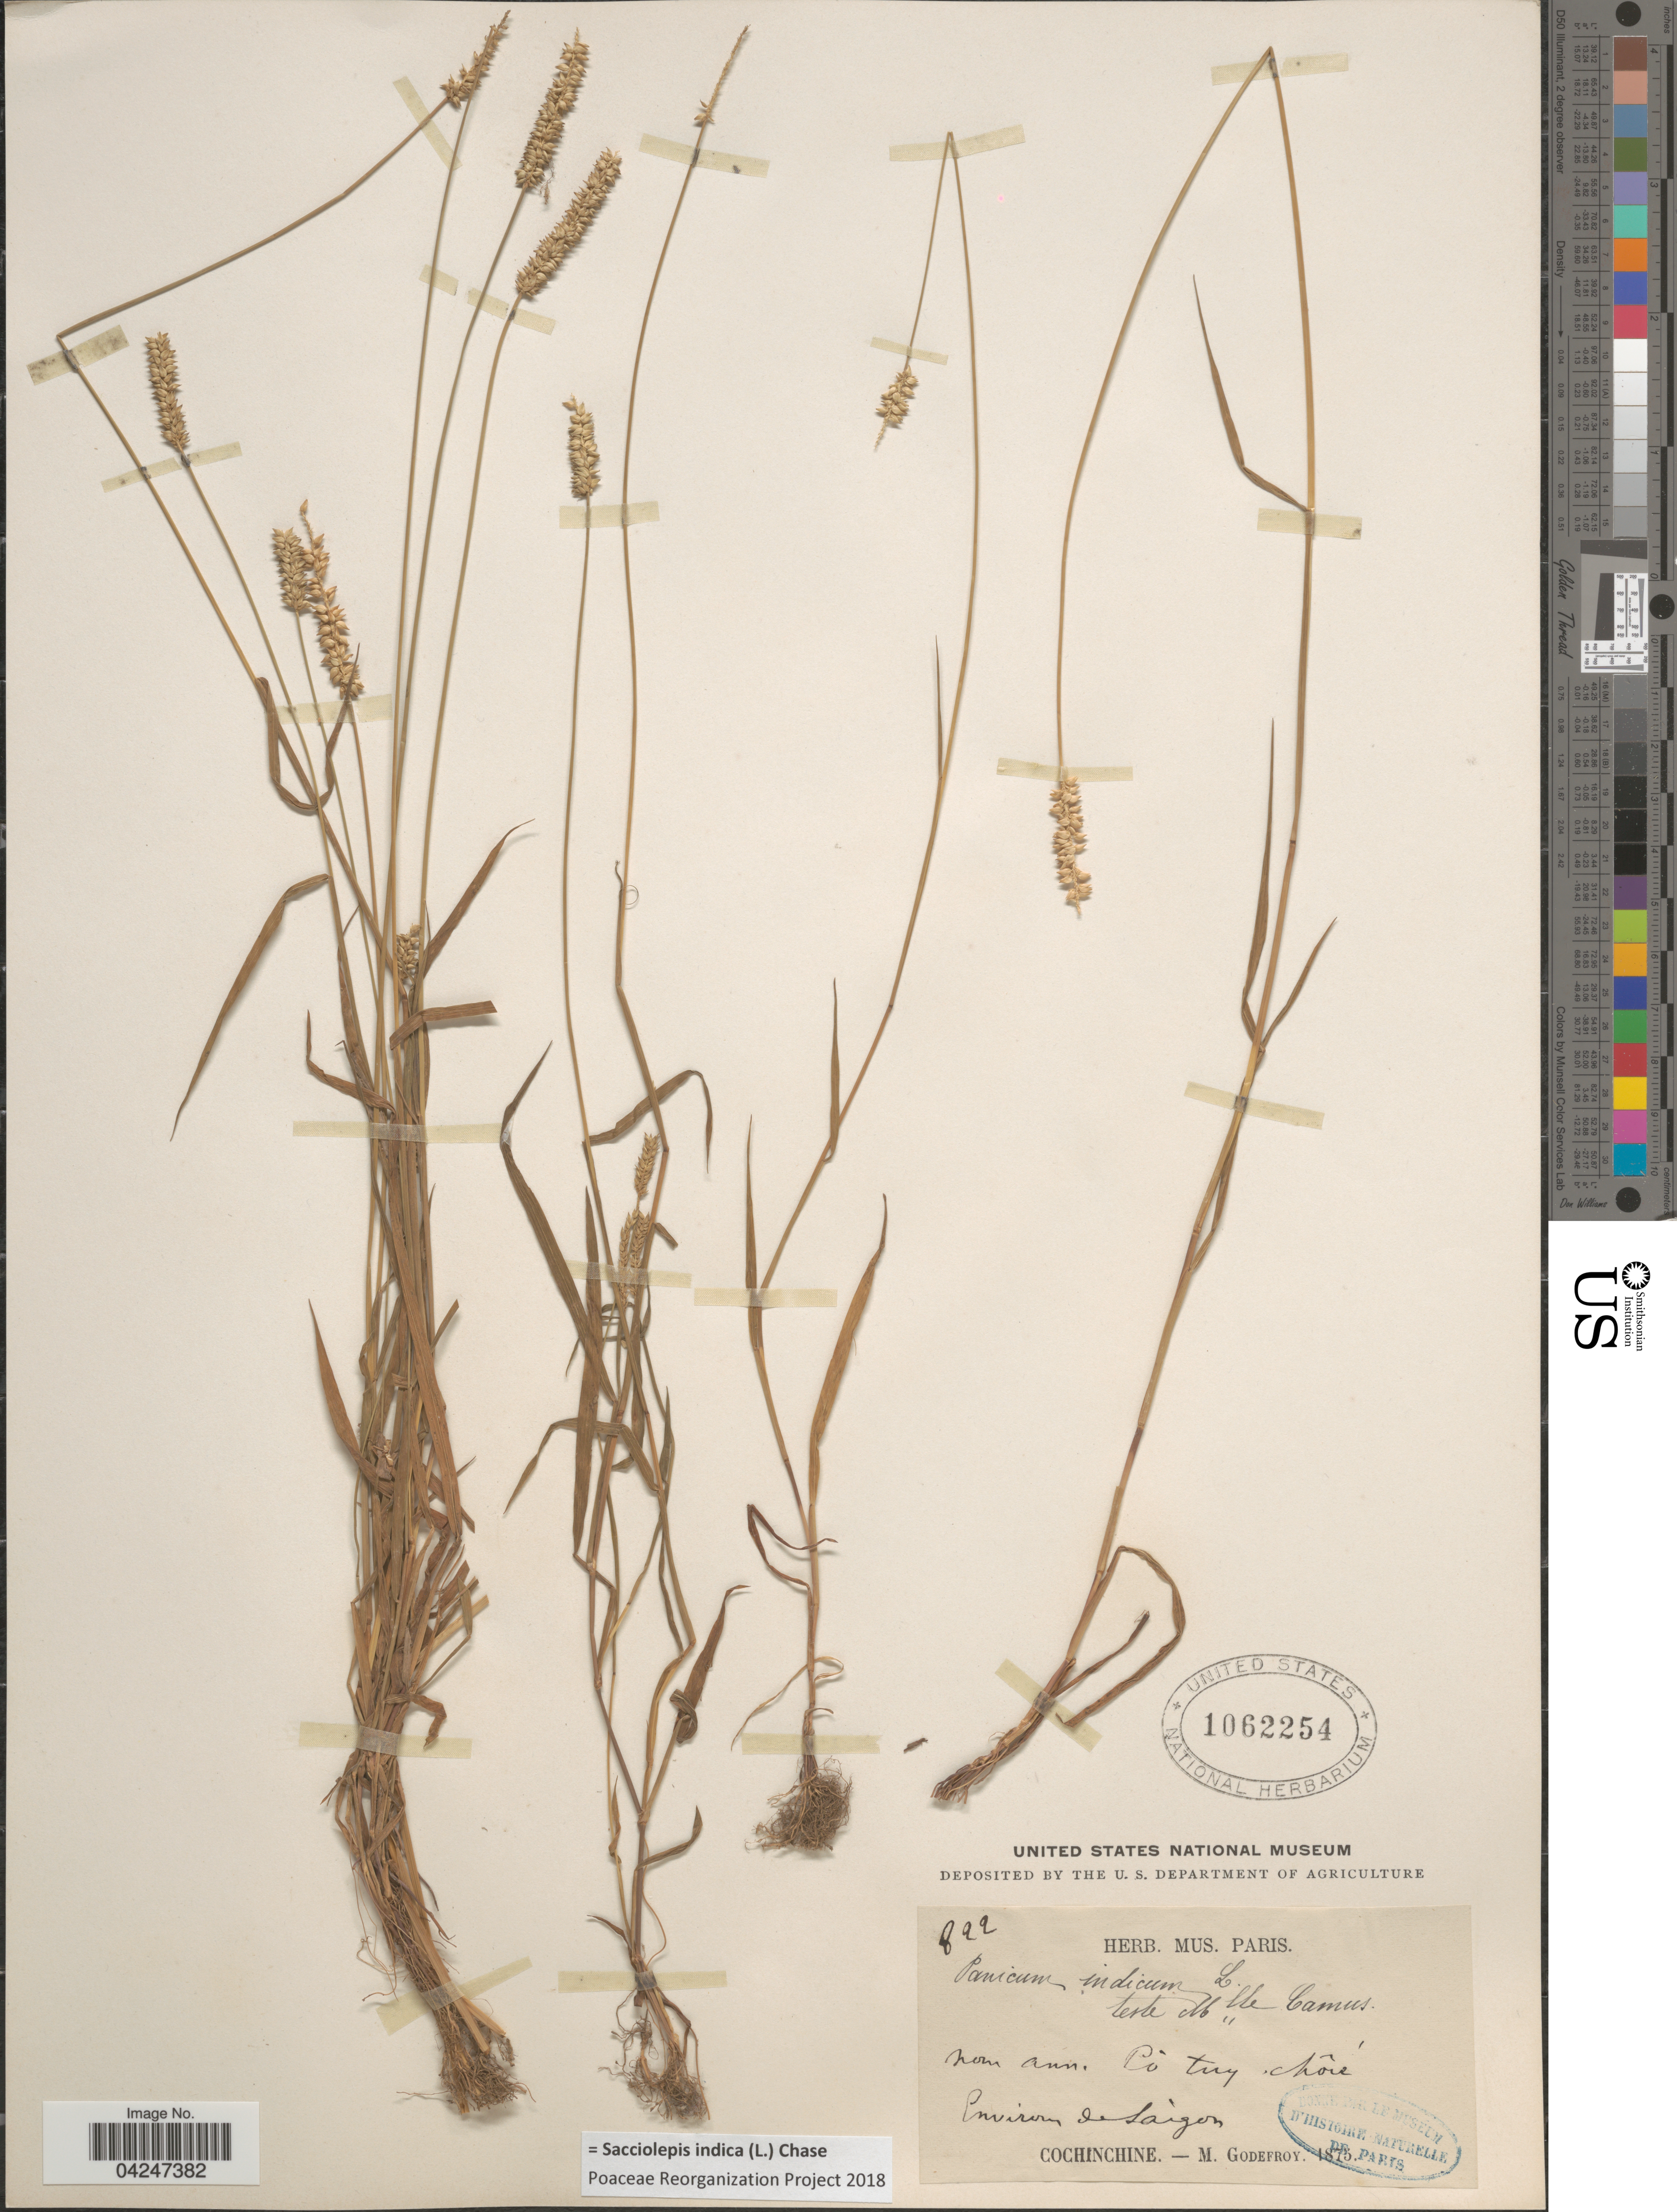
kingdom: Plantae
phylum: Tracheophyta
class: Liliopsida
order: Poales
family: Poaceae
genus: Sacciolepis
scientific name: Sacciolepis indica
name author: (L.) Chase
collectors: M. Godefroy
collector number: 822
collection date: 1875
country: Vietnam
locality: Pò tuy Chôre. Environs de Saigon.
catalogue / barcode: US 1062254